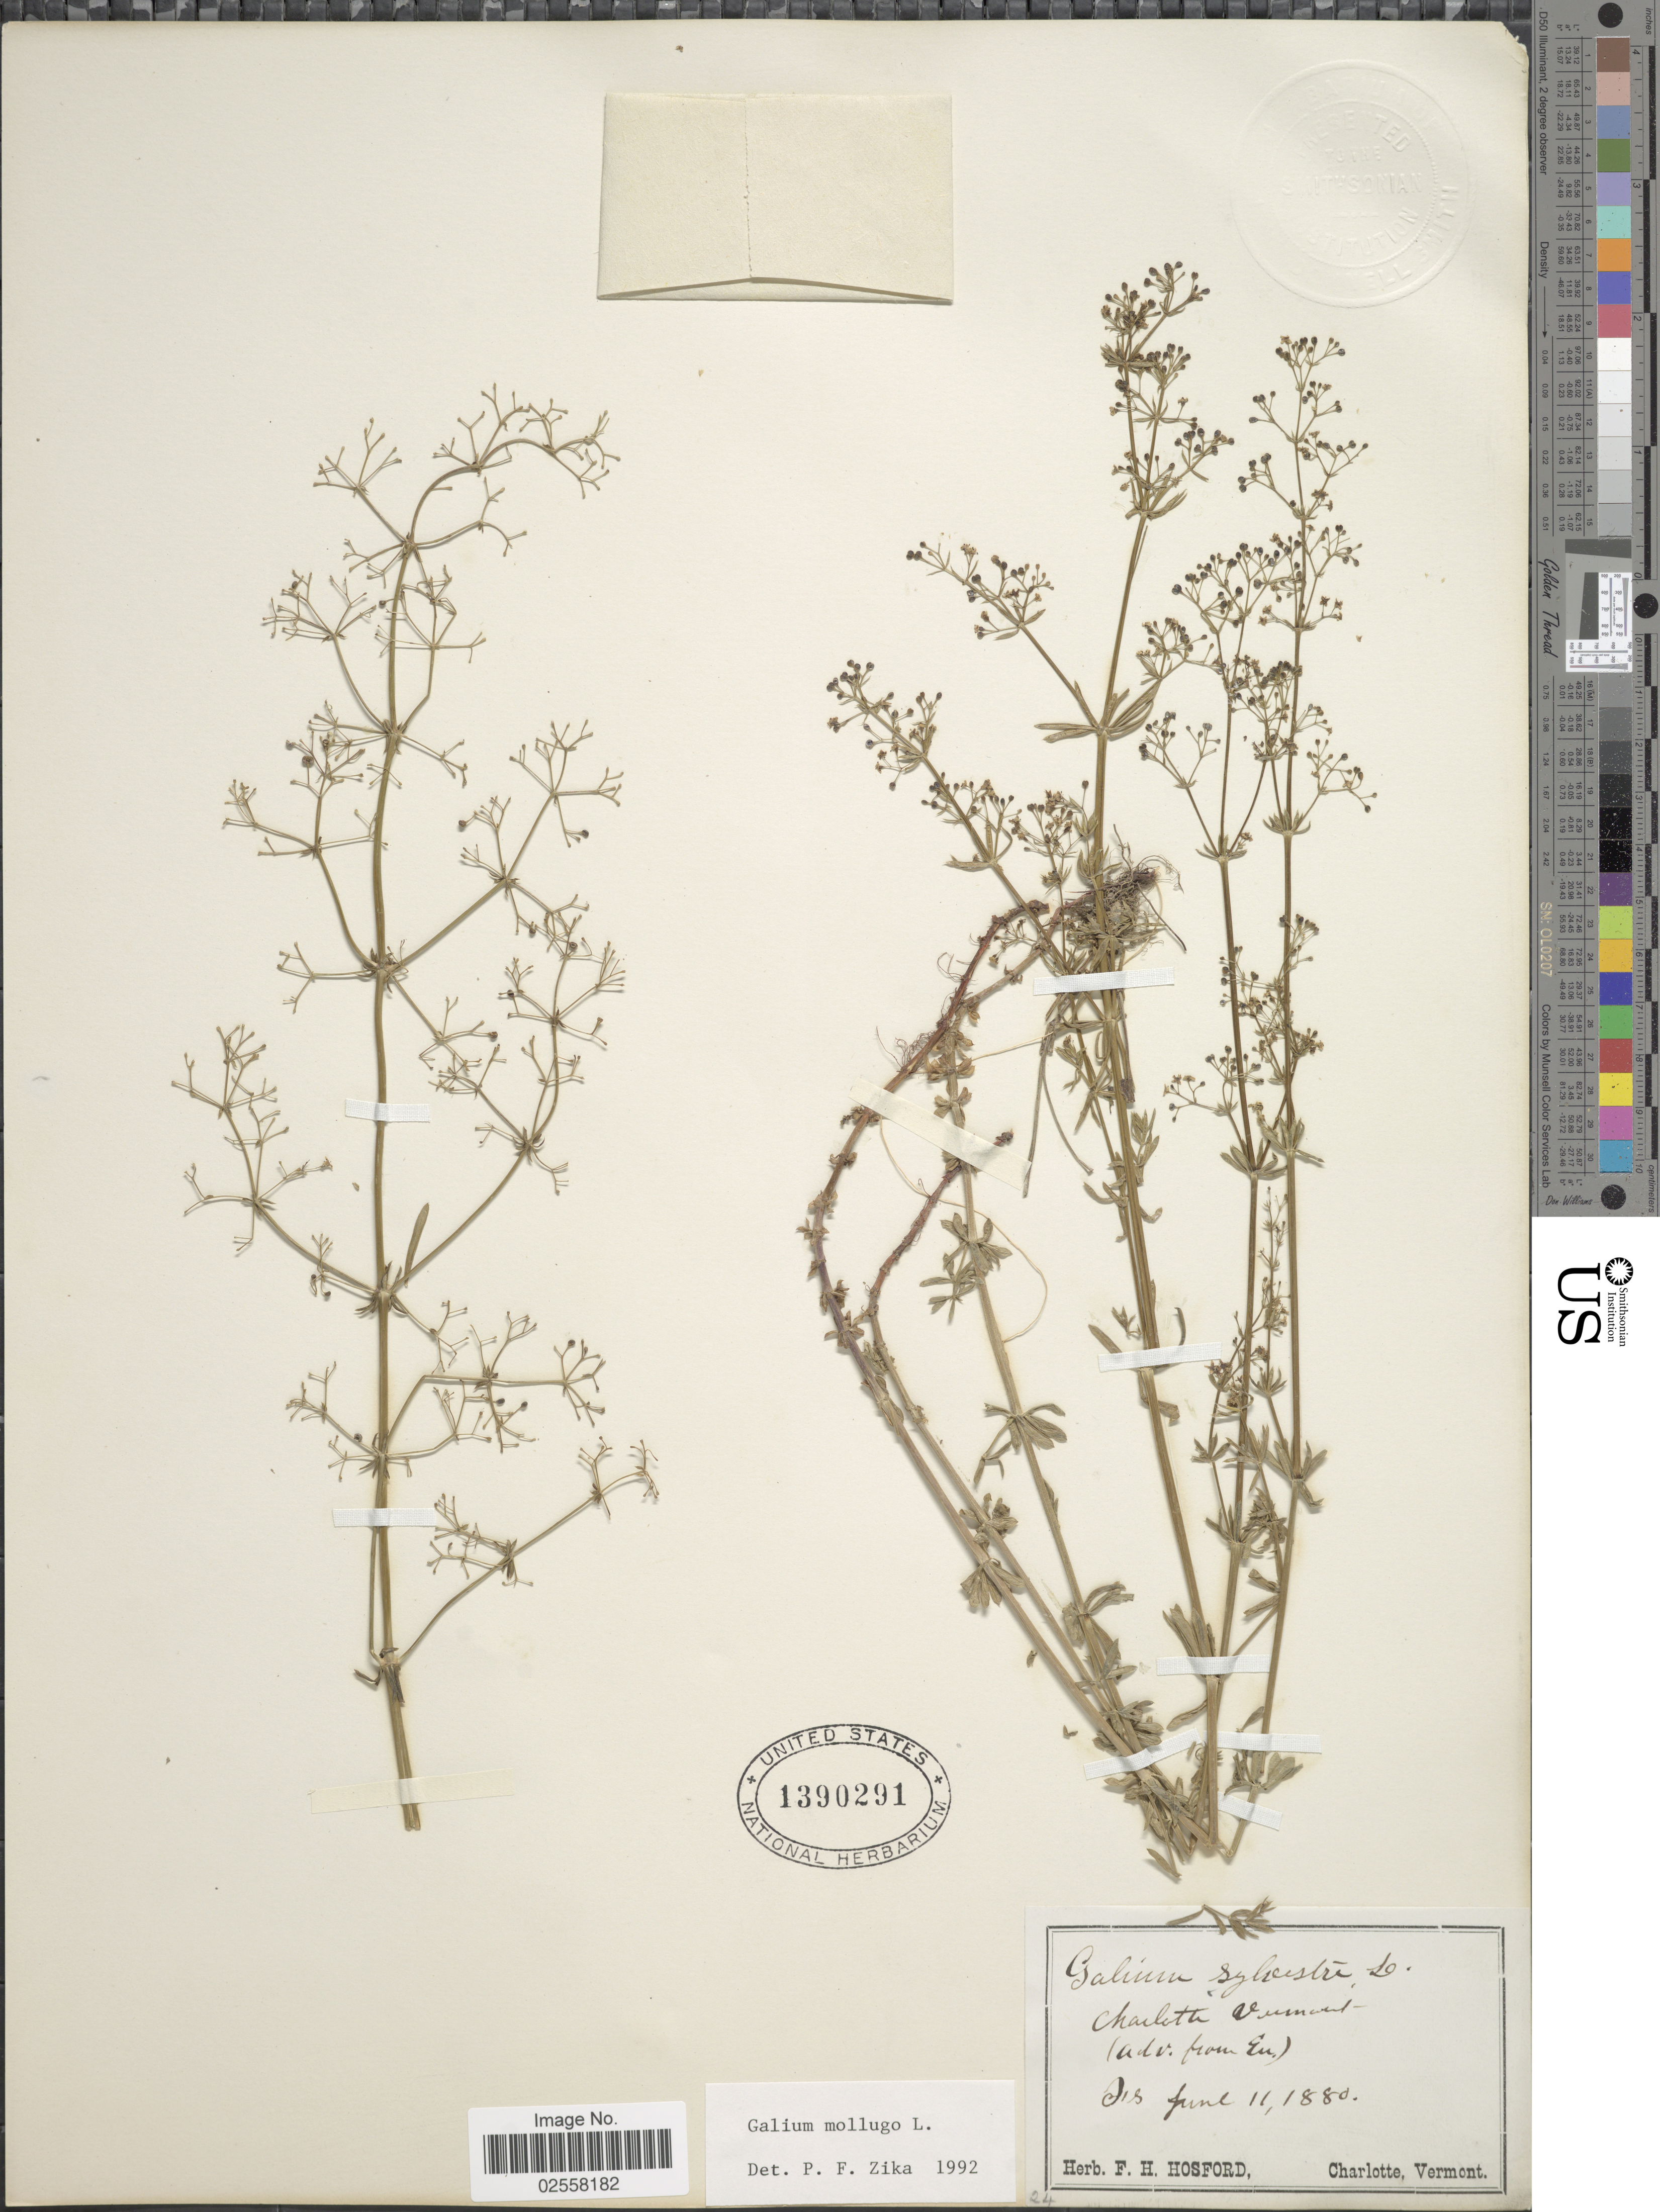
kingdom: Plantae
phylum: Tracheophyta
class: Magnoliopsida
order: Gentianales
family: Rubiaceae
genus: Galium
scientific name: Galium mollugo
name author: L.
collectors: ex herb. F. H. Hosford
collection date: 1880-06-11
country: United States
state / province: Vermont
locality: Charlotte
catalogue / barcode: US 1390291